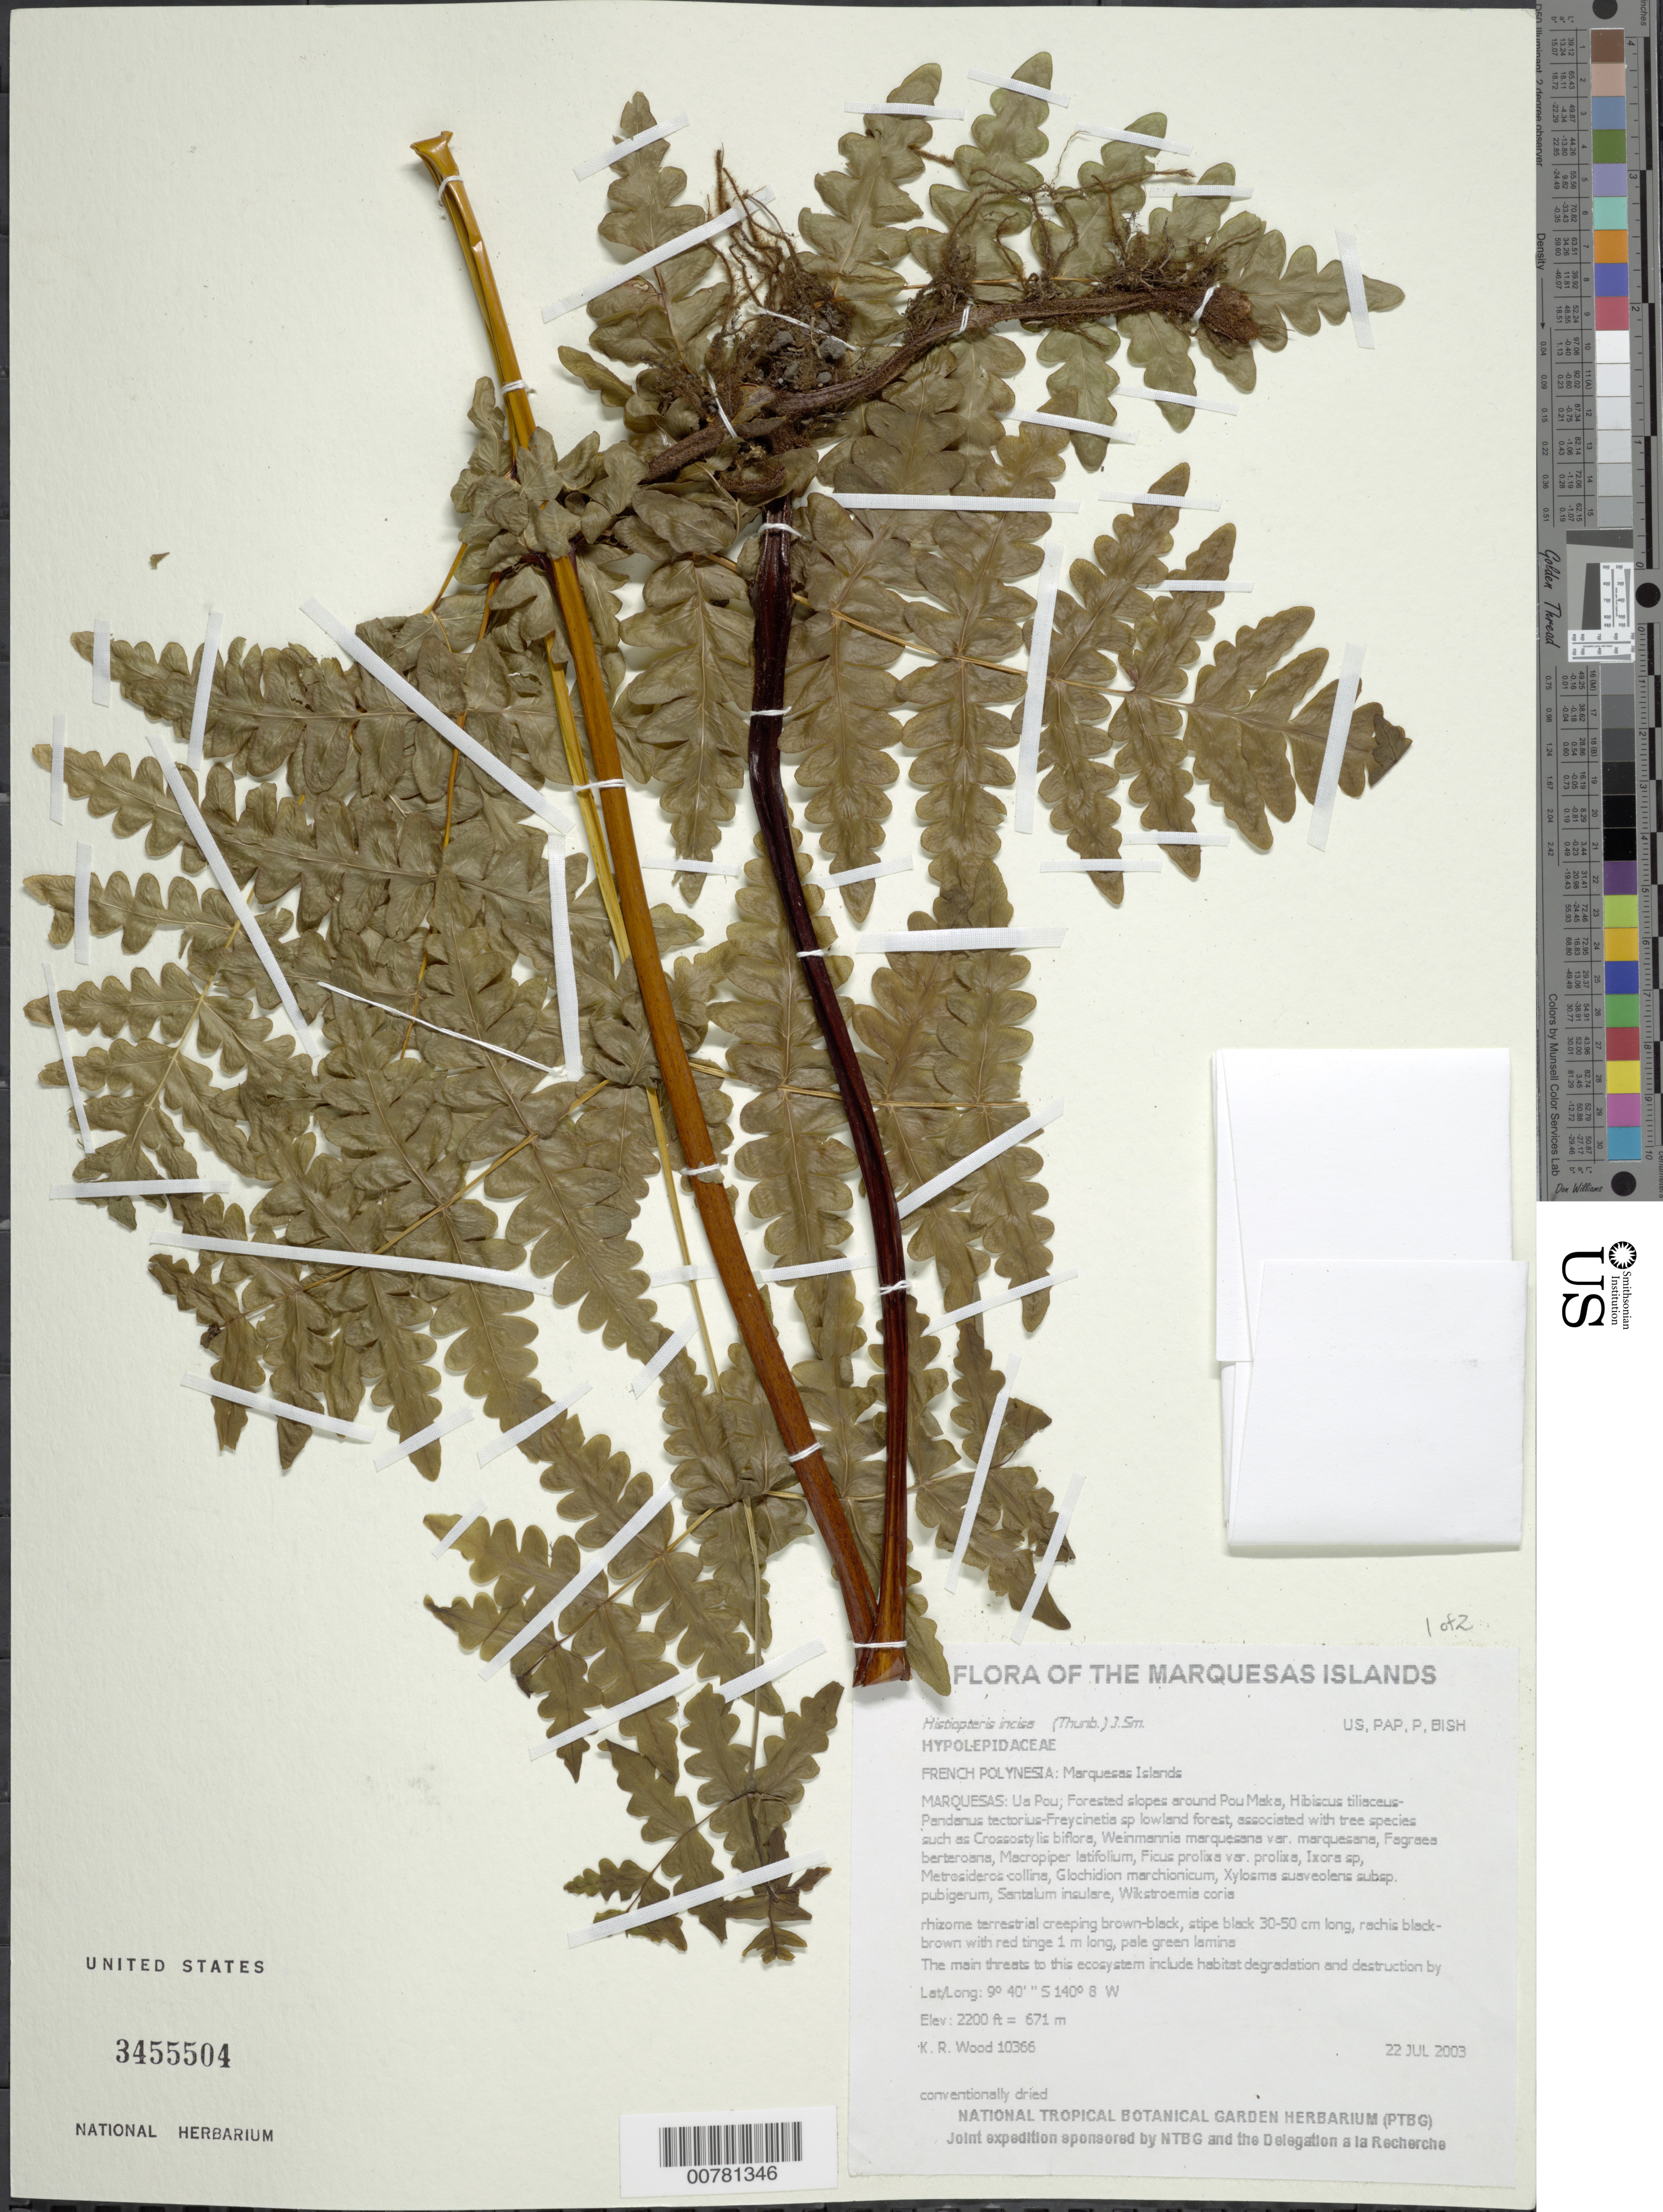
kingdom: Plantae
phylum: Tracheophyta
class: Polypodiopsida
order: Polypodiales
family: Dennstaedtiaceae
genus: Histiopteris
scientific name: Histiopteris incisa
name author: (Thunb.) J. Sm.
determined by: Wood, Kenneth R.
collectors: K. R. Wood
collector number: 10366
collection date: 2003-07-22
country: French Polynesia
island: Ua Pou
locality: Forested slopes around Pou Maka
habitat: Hibiscus tiliaceus - Pandanus tectorius - Freycinetia sp lowland forest. Upper slope, moderate slope, scattered, wet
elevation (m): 671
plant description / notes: Habitat degradation and destruction by feral pigs, catastrophic extinction through environmental events, predation by rats that eat seeds, competition with non-native plant taxa such as Ageratum conyzoides, Emilia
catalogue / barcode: US 3455504